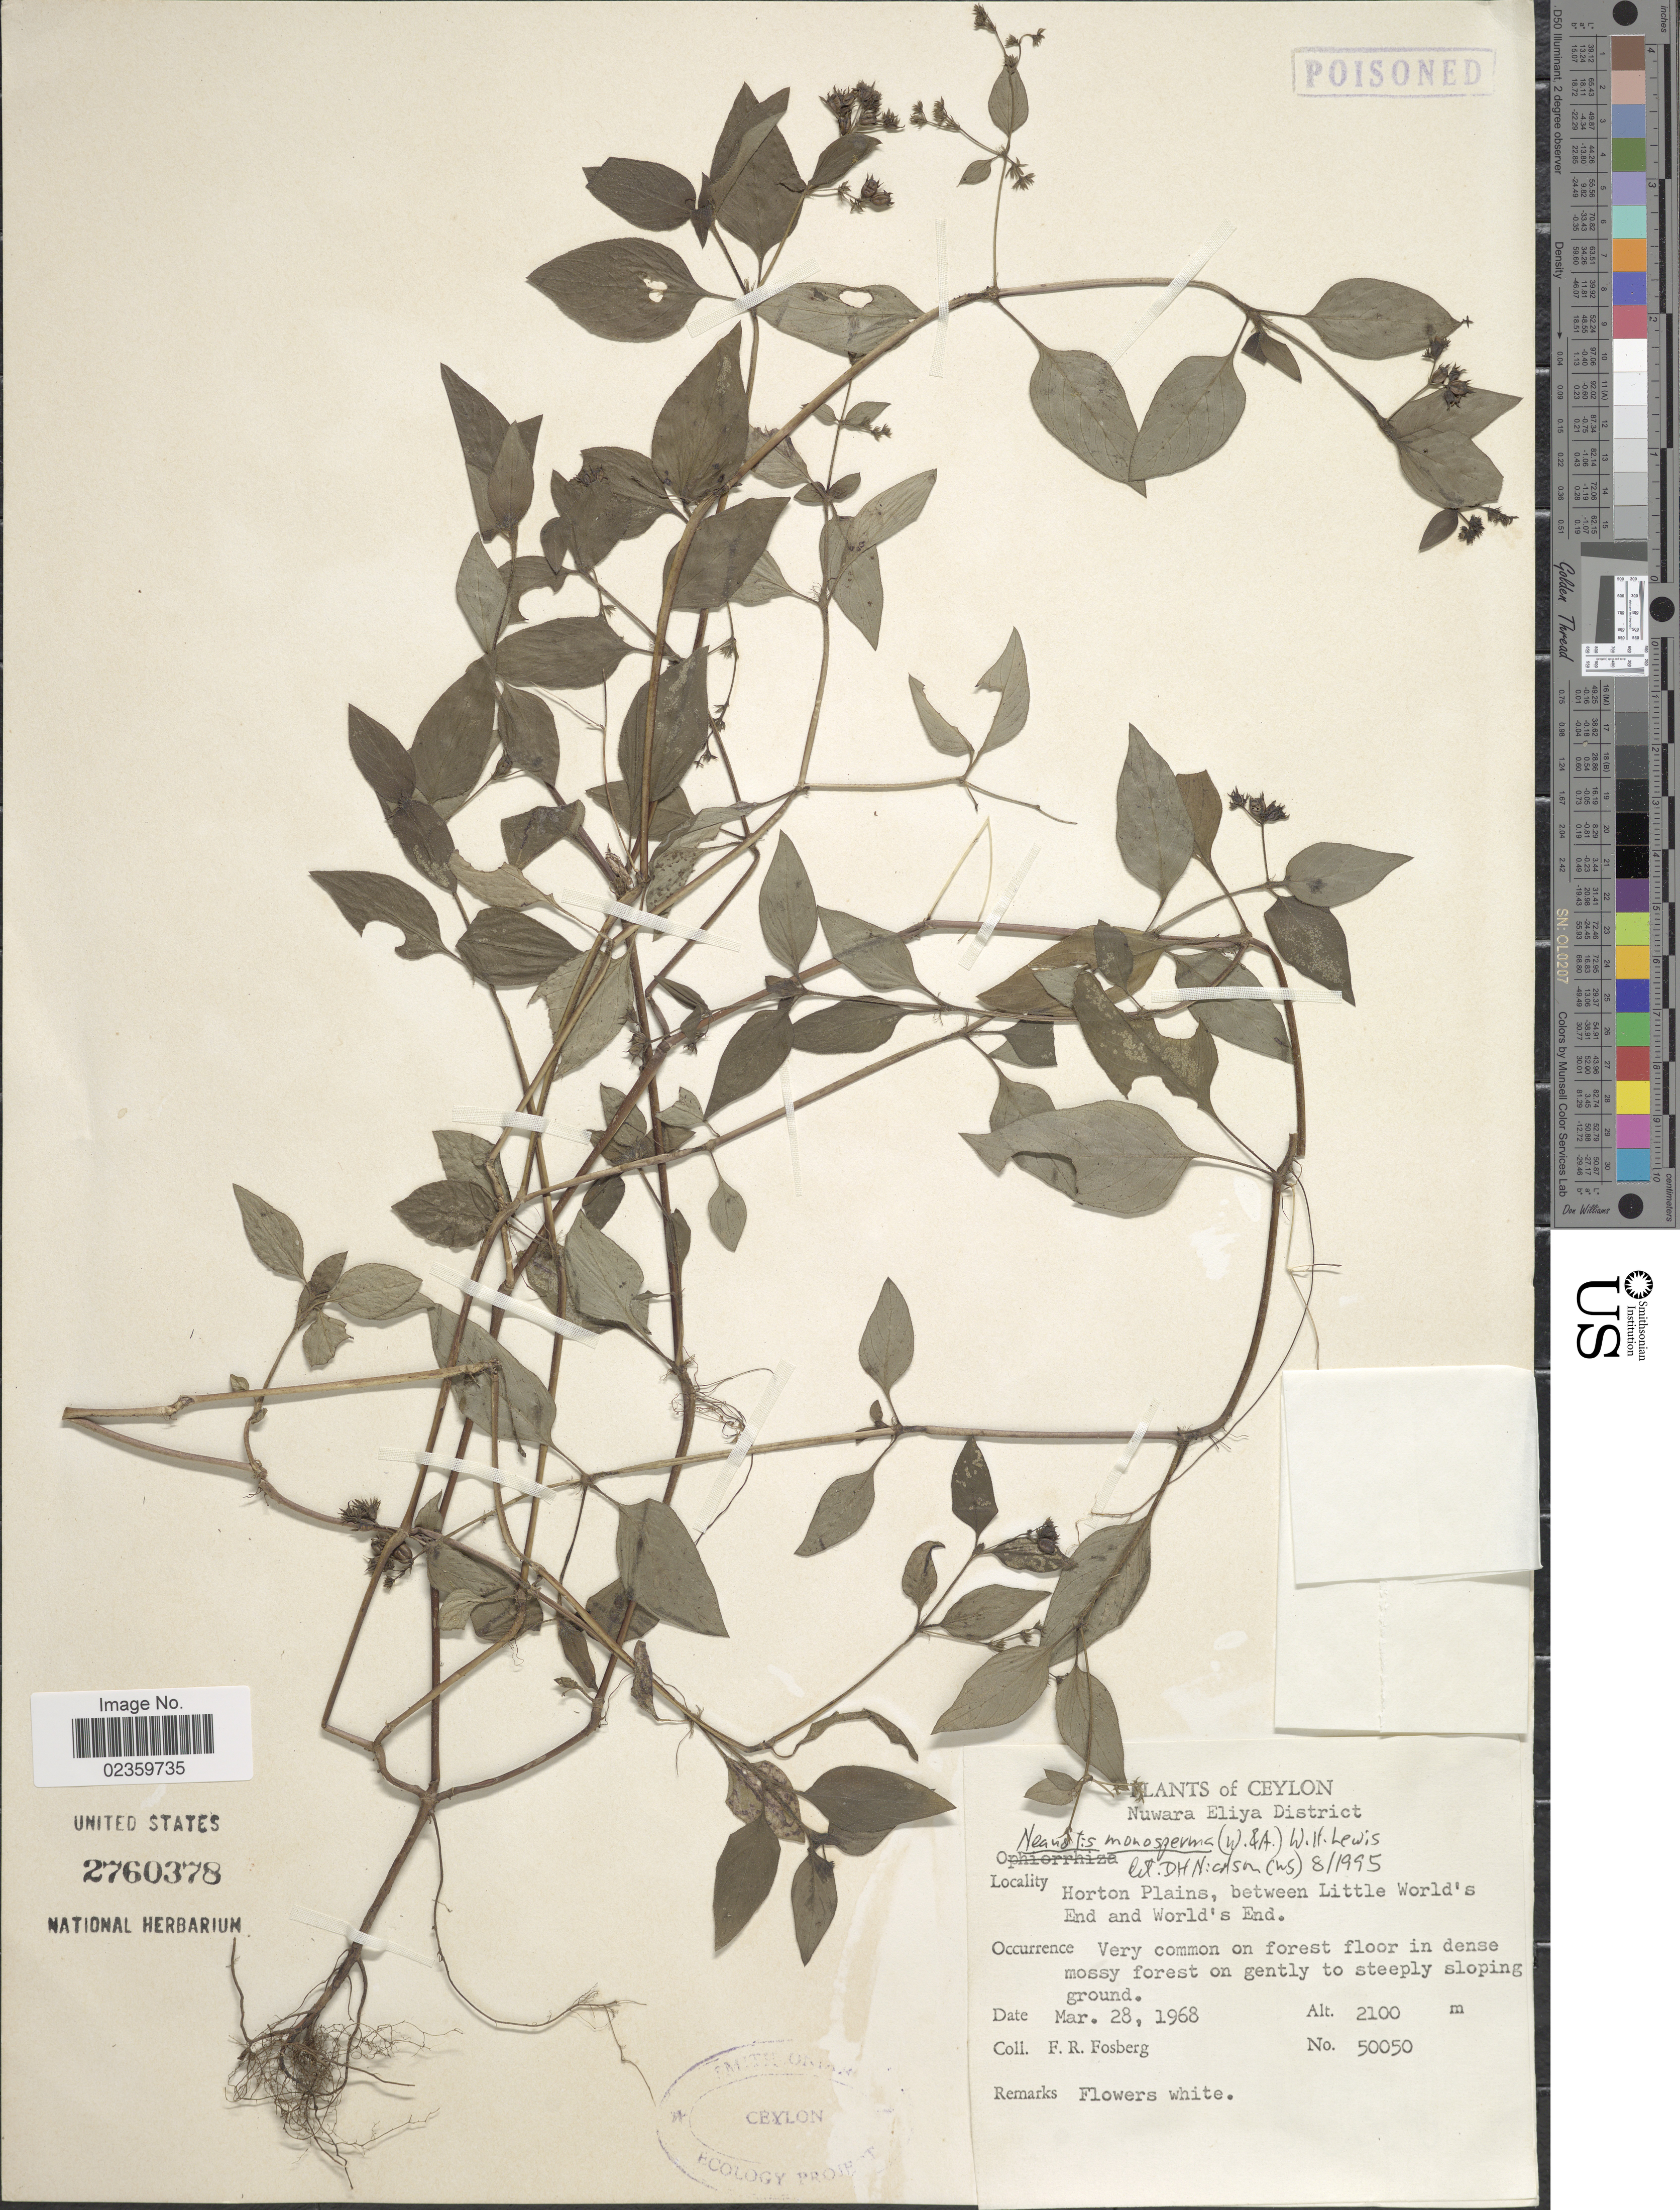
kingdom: Plantae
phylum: Tracheophyta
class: Magnoliopsida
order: Gentianales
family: Rubiaceae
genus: Neanotis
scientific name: Neanotis monosperma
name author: (Wight & Arn.) W.H. Lewis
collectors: F. R. Fosberg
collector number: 50050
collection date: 1968-03-28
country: Sri Lanka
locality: Ceylon, Nuwara Eliya District, Horton Plains, between Little World's End and World's End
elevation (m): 2100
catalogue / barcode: US 2760378